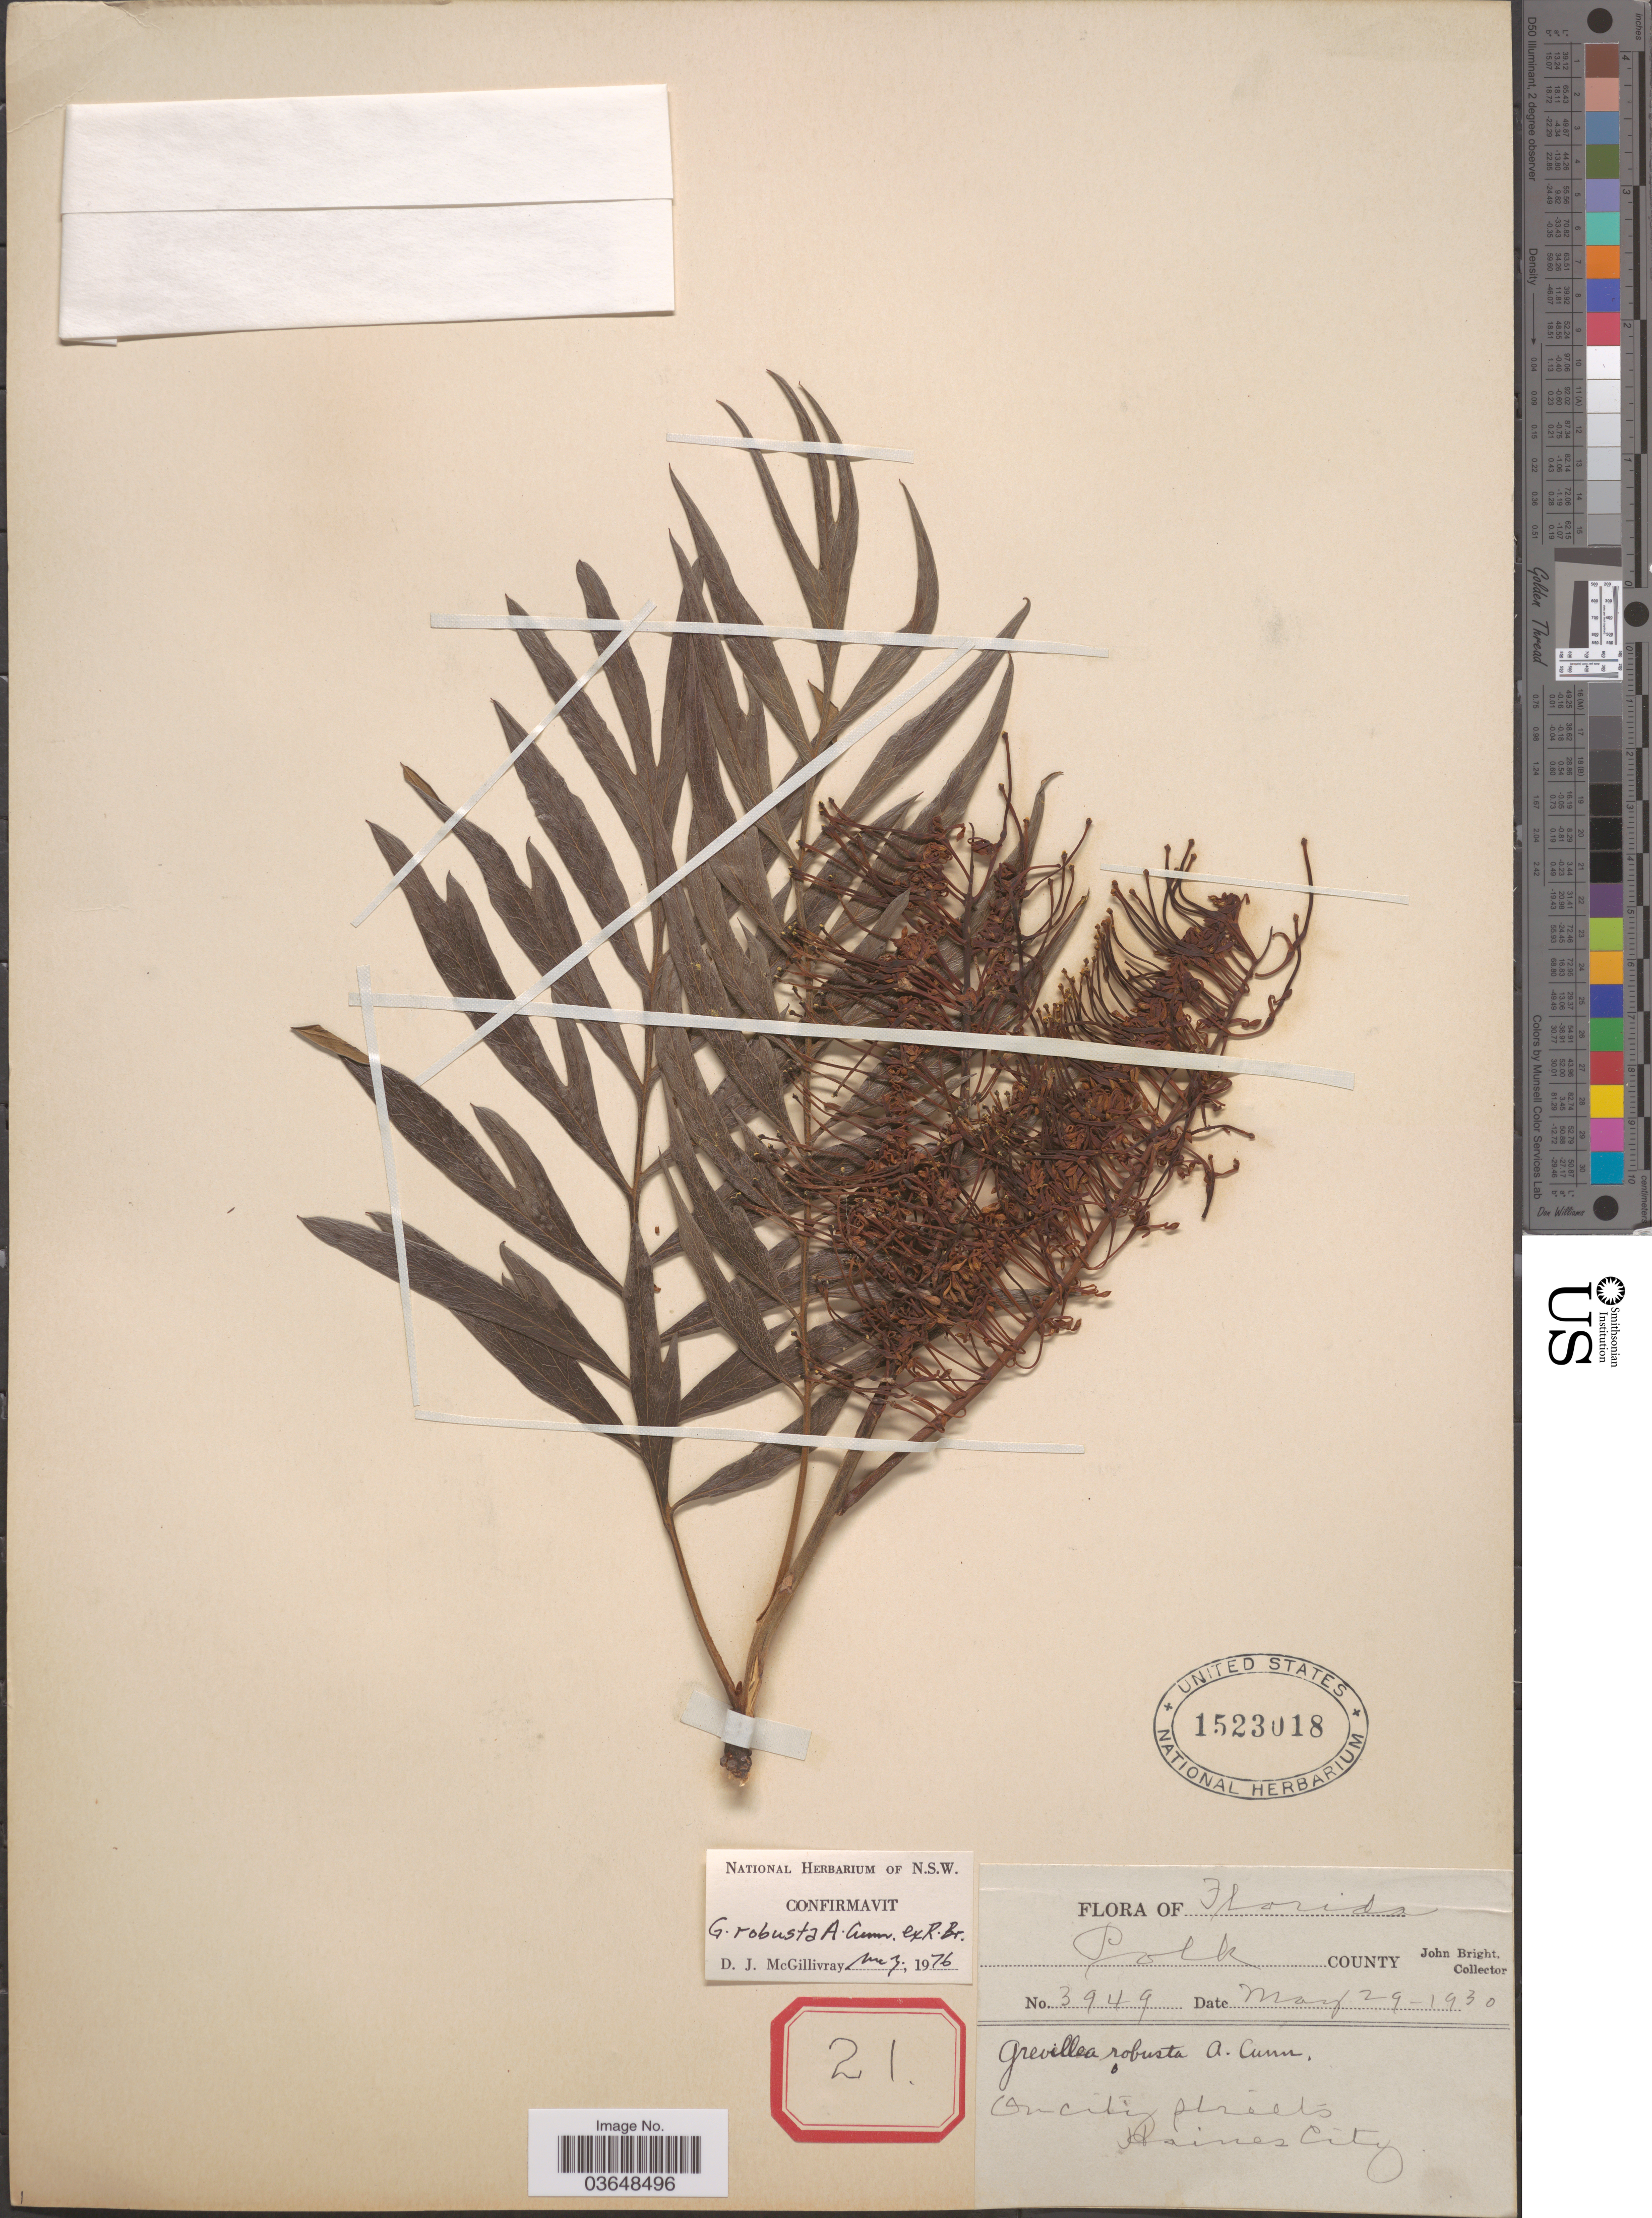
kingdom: Plantae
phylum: Tracheophyta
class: Magnoliopsida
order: Proteales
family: Proteaceae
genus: Grevillea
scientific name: Grevillea robusta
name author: A. Cunn.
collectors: J. Bright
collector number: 3949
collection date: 1930-05-29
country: United States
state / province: Florida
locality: Polk County. On city streets, Raines City.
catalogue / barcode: US 1523018